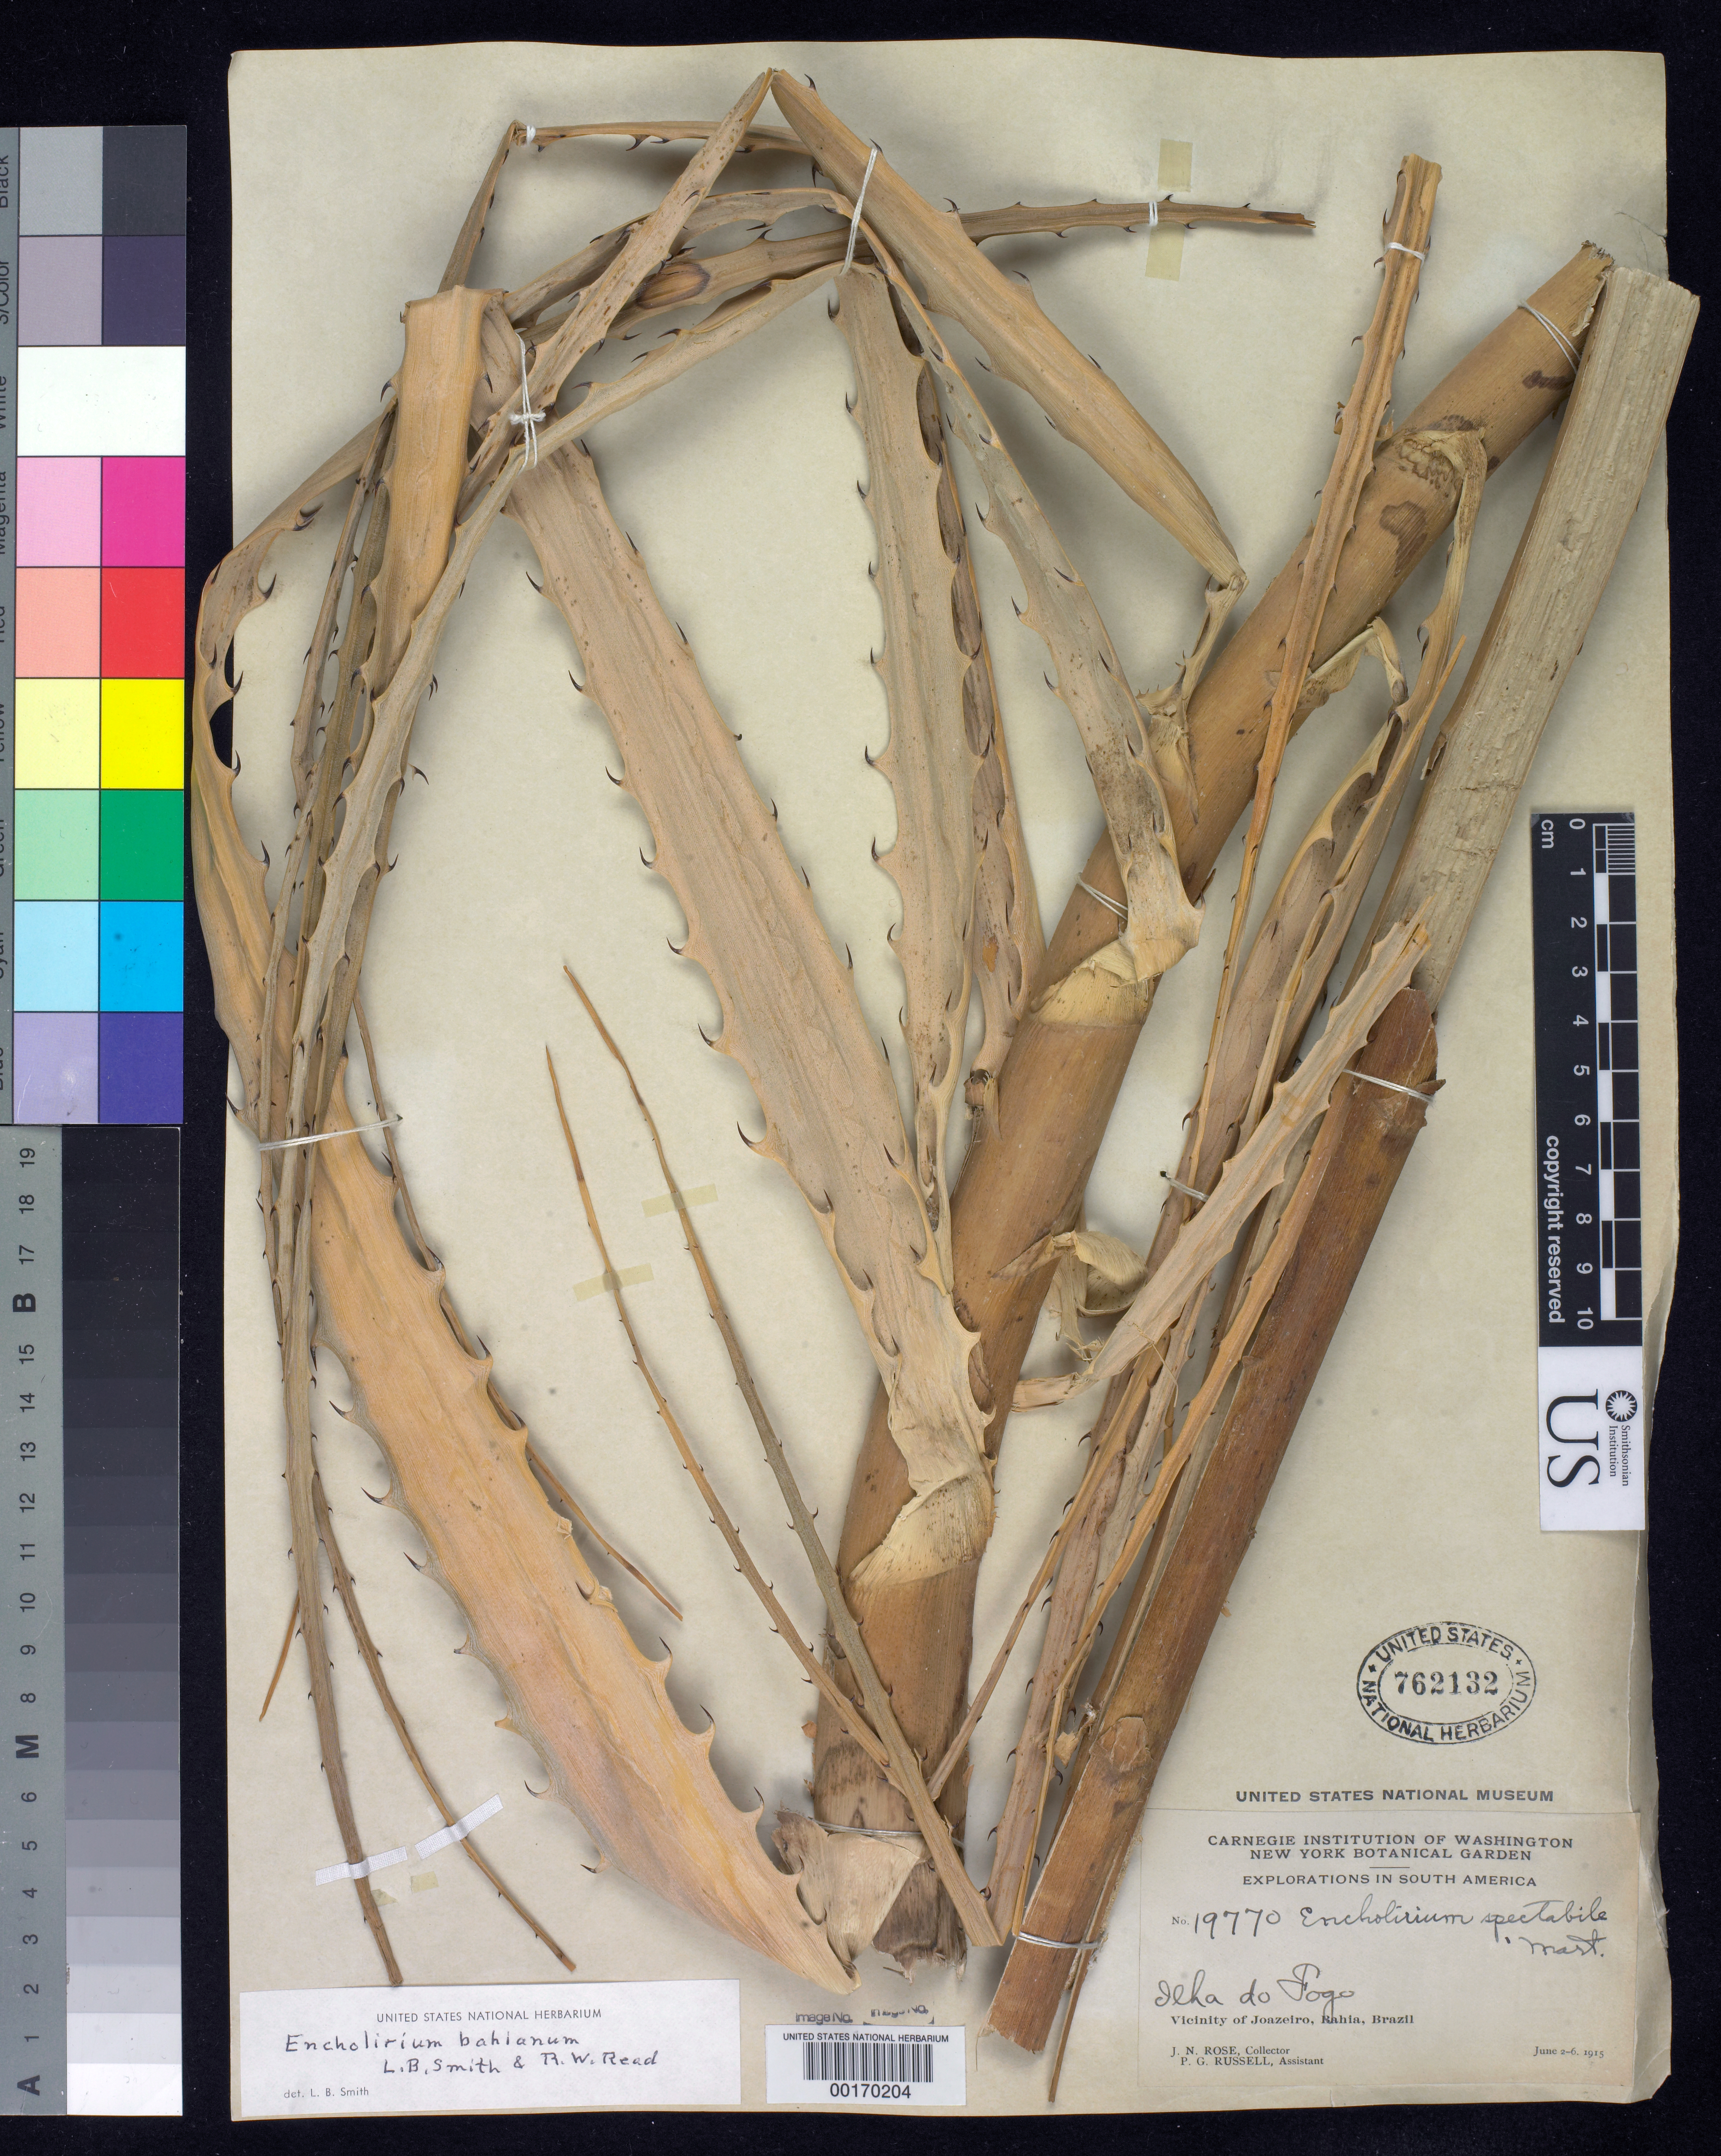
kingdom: Plantae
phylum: Tracheophyta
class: Liliopsida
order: Poales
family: Bromeliaceae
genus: Encholirium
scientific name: Encholirium bahianum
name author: L.B. Sm. & Read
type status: Holotype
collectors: J. N. Rose & P. G. Russell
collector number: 19770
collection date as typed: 02 Jun 1915 to 06 Jun 1916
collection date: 1915-06-02/1916-06-06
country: Brazil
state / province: Bahia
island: Fogo Island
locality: Vicinity of Joazeiro.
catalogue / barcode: US 762132